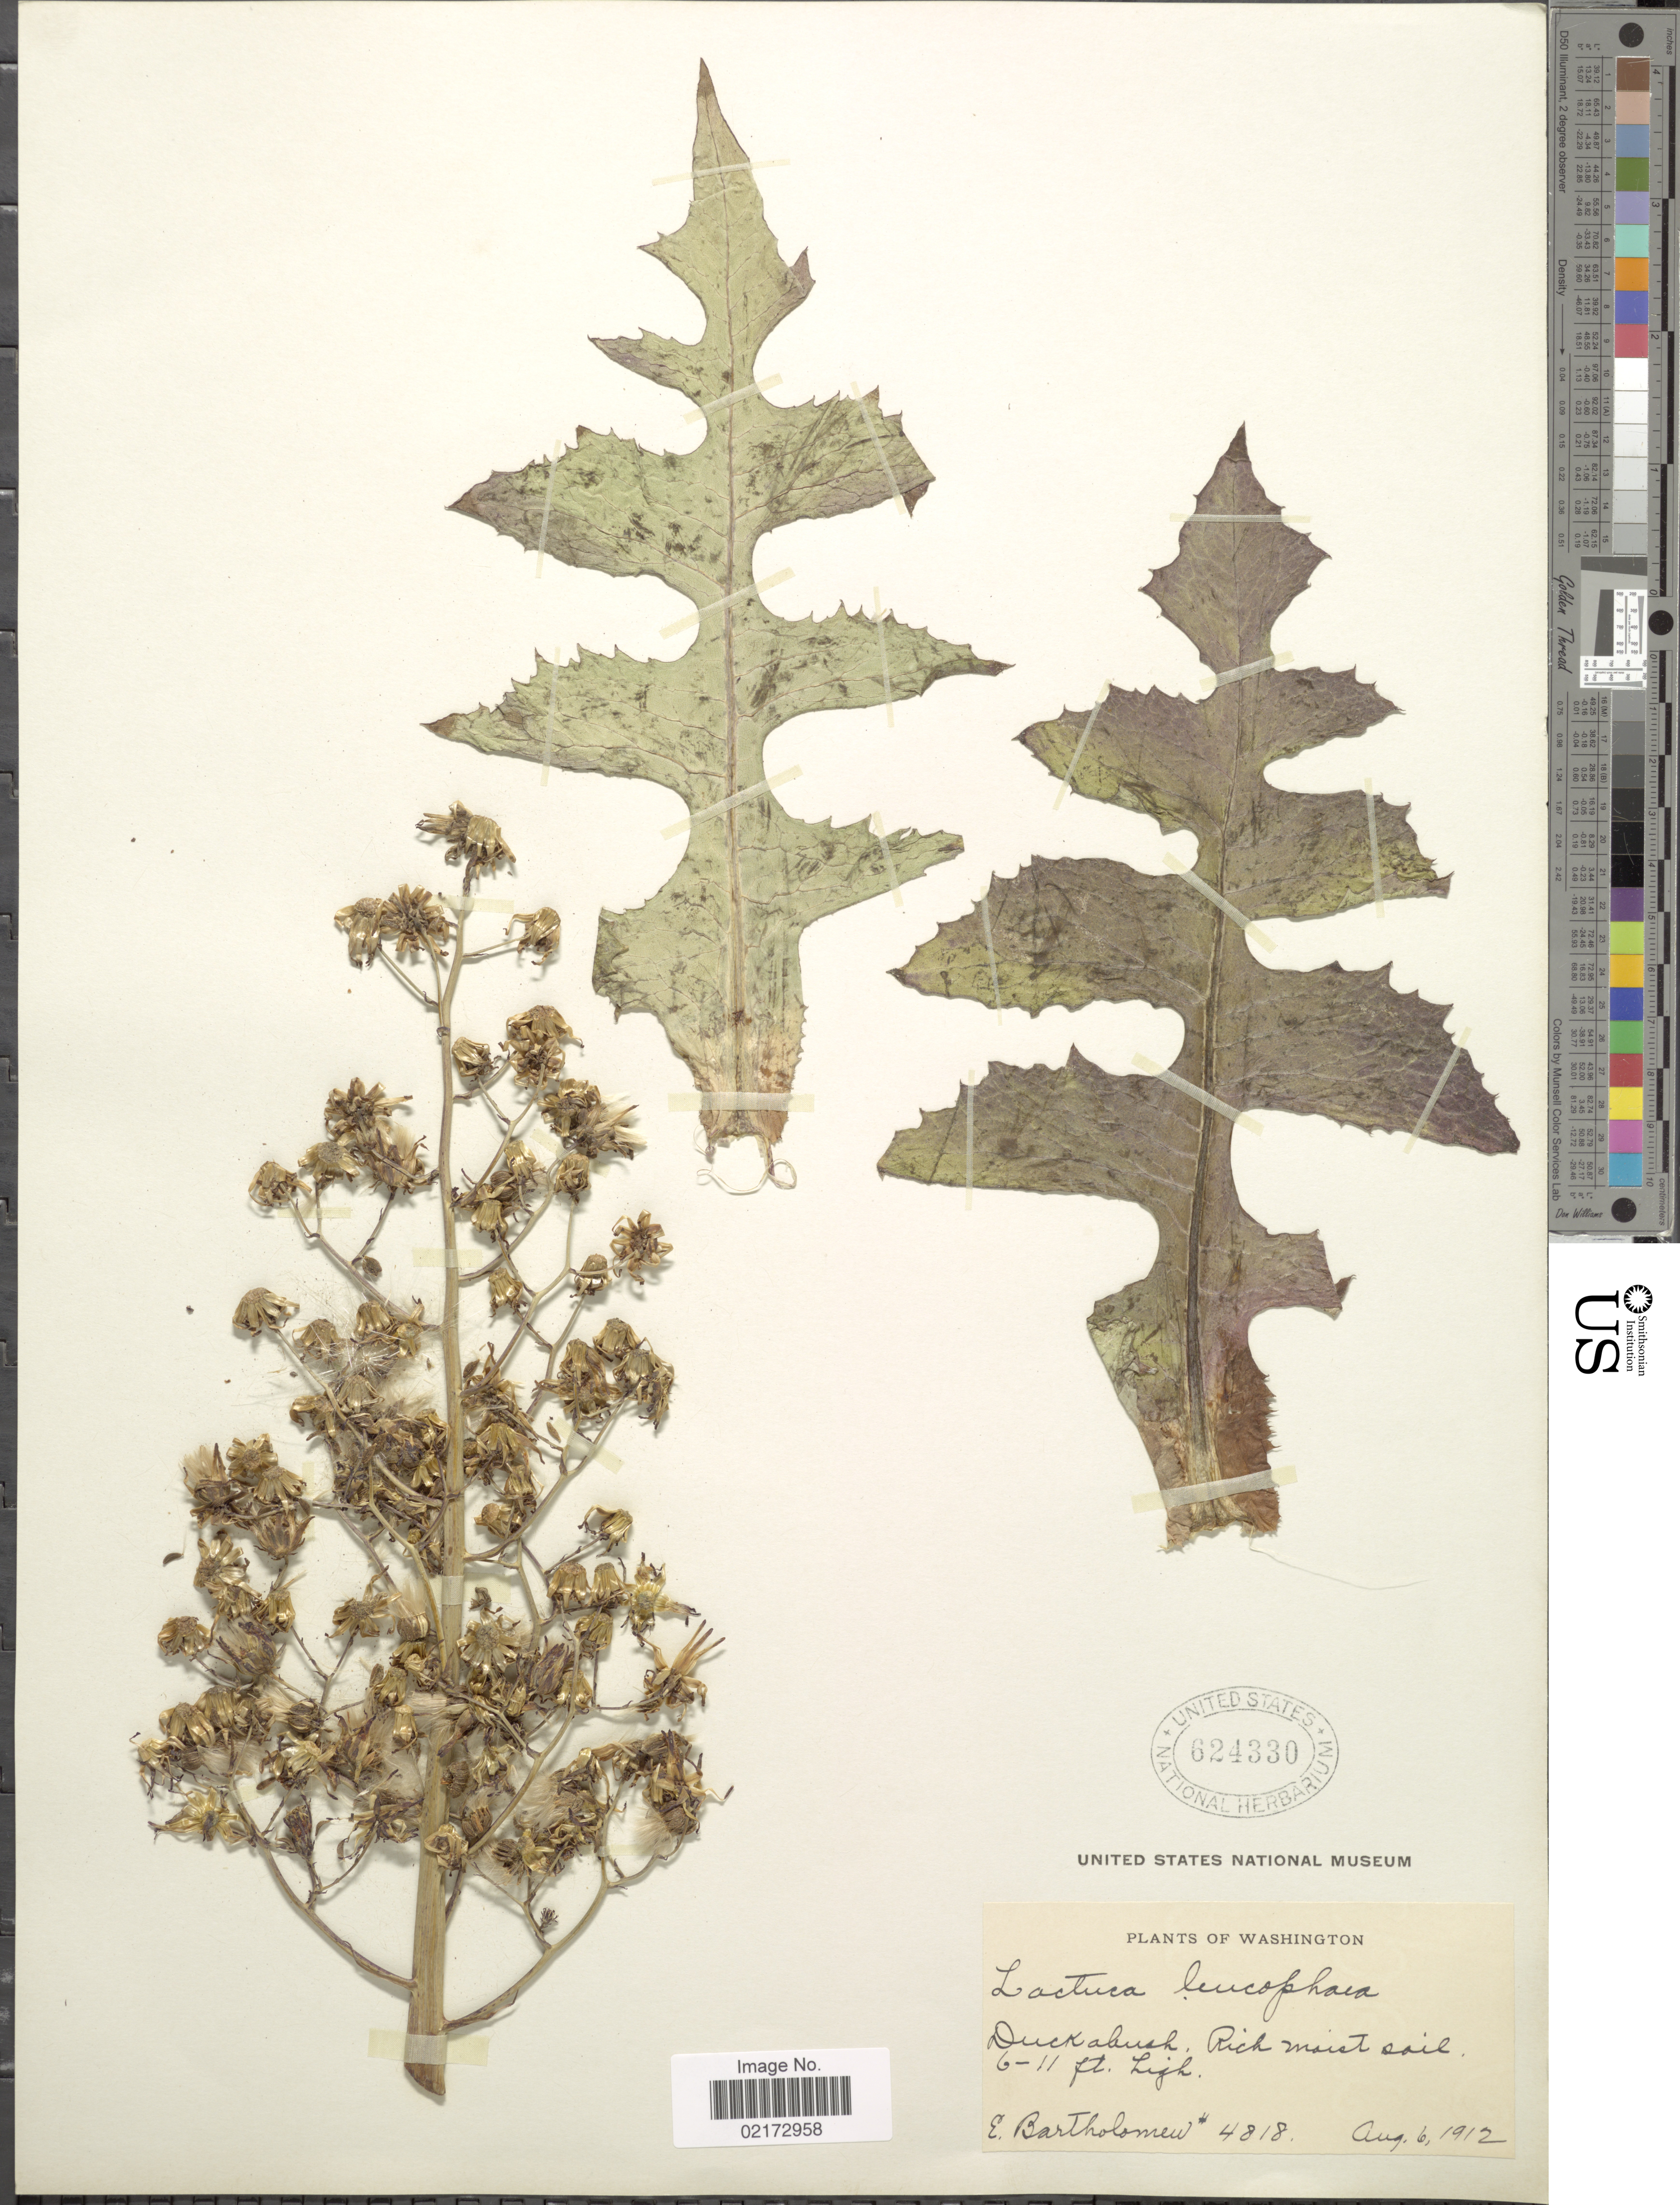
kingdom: Plantae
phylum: Tracheophyta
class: Magnoliopsida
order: Asterales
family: Asteraceae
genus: Lactuca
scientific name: Lactuca biennis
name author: (Moench) Fernald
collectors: E. Bartholomew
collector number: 4818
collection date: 1912-08-06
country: United States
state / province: Washington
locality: Duckabush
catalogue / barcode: US 624330